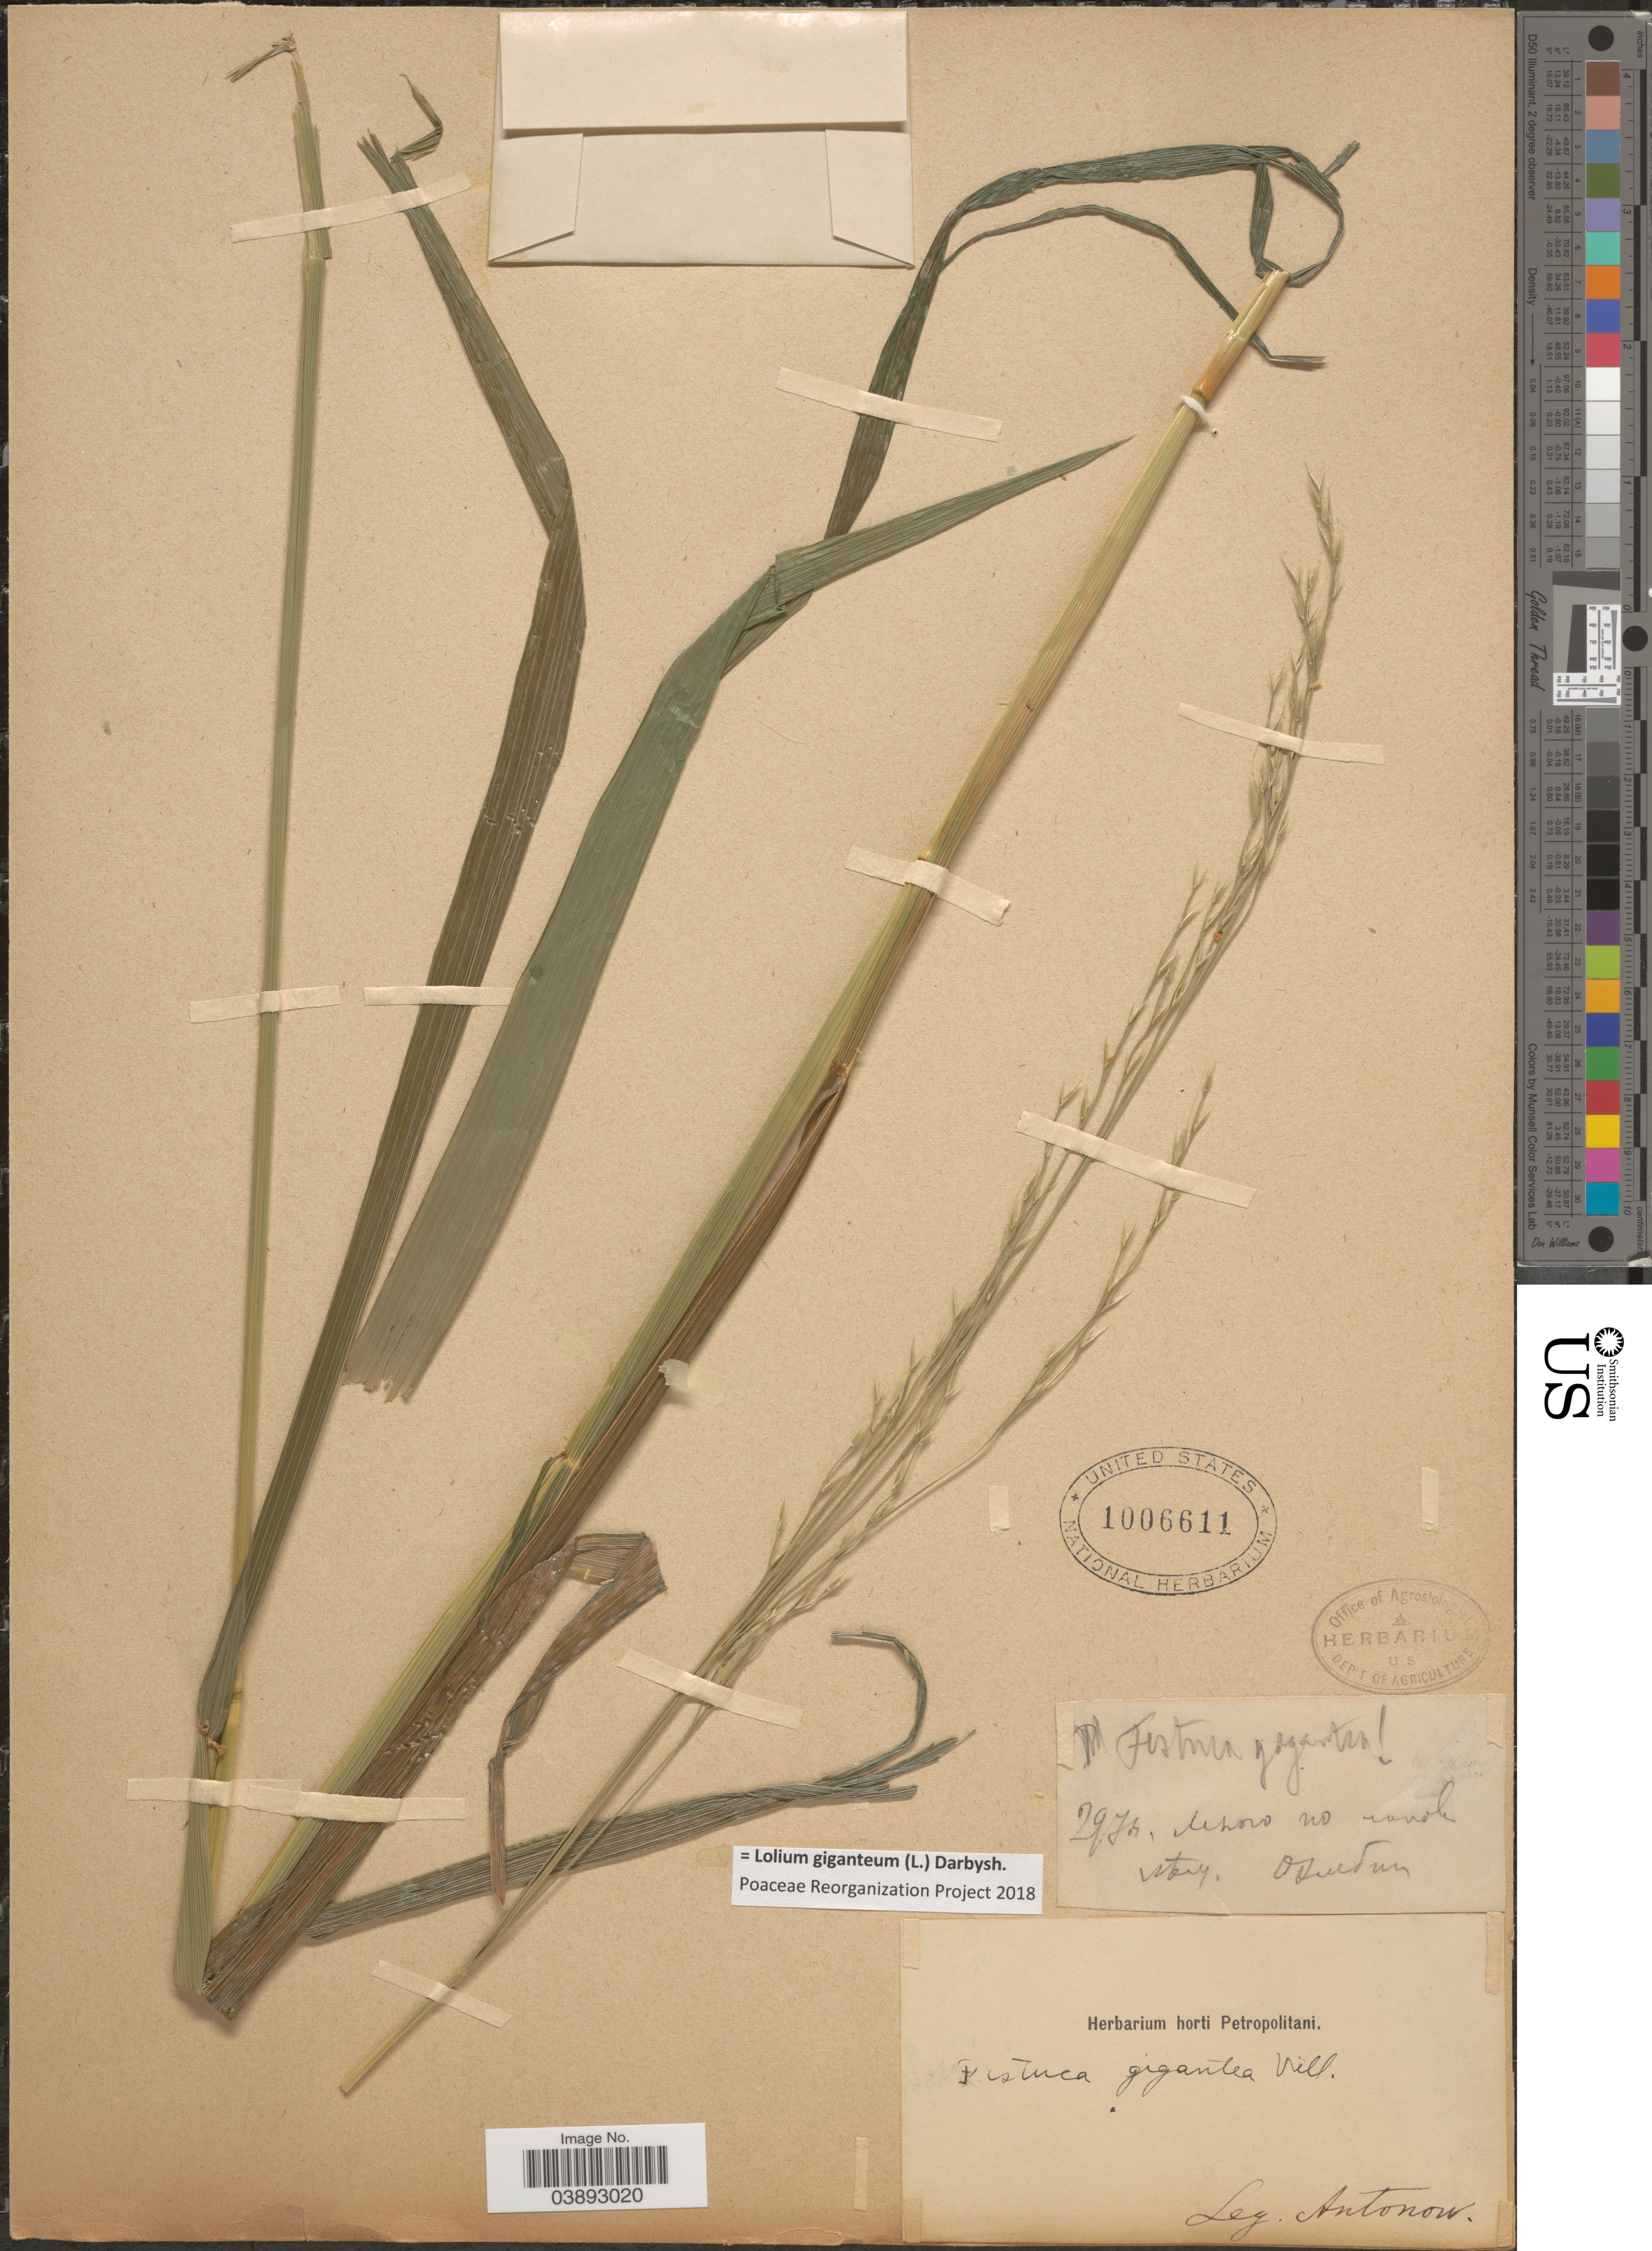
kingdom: Plantae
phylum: Tracheophyta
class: Liliopsida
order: Poales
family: Poaceae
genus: Lolium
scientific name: Lolium giganteum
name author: (L.) Darbysh.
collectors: Antonow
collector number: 2973*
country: Sweden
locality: [illegible text].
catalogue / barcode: US 1006611